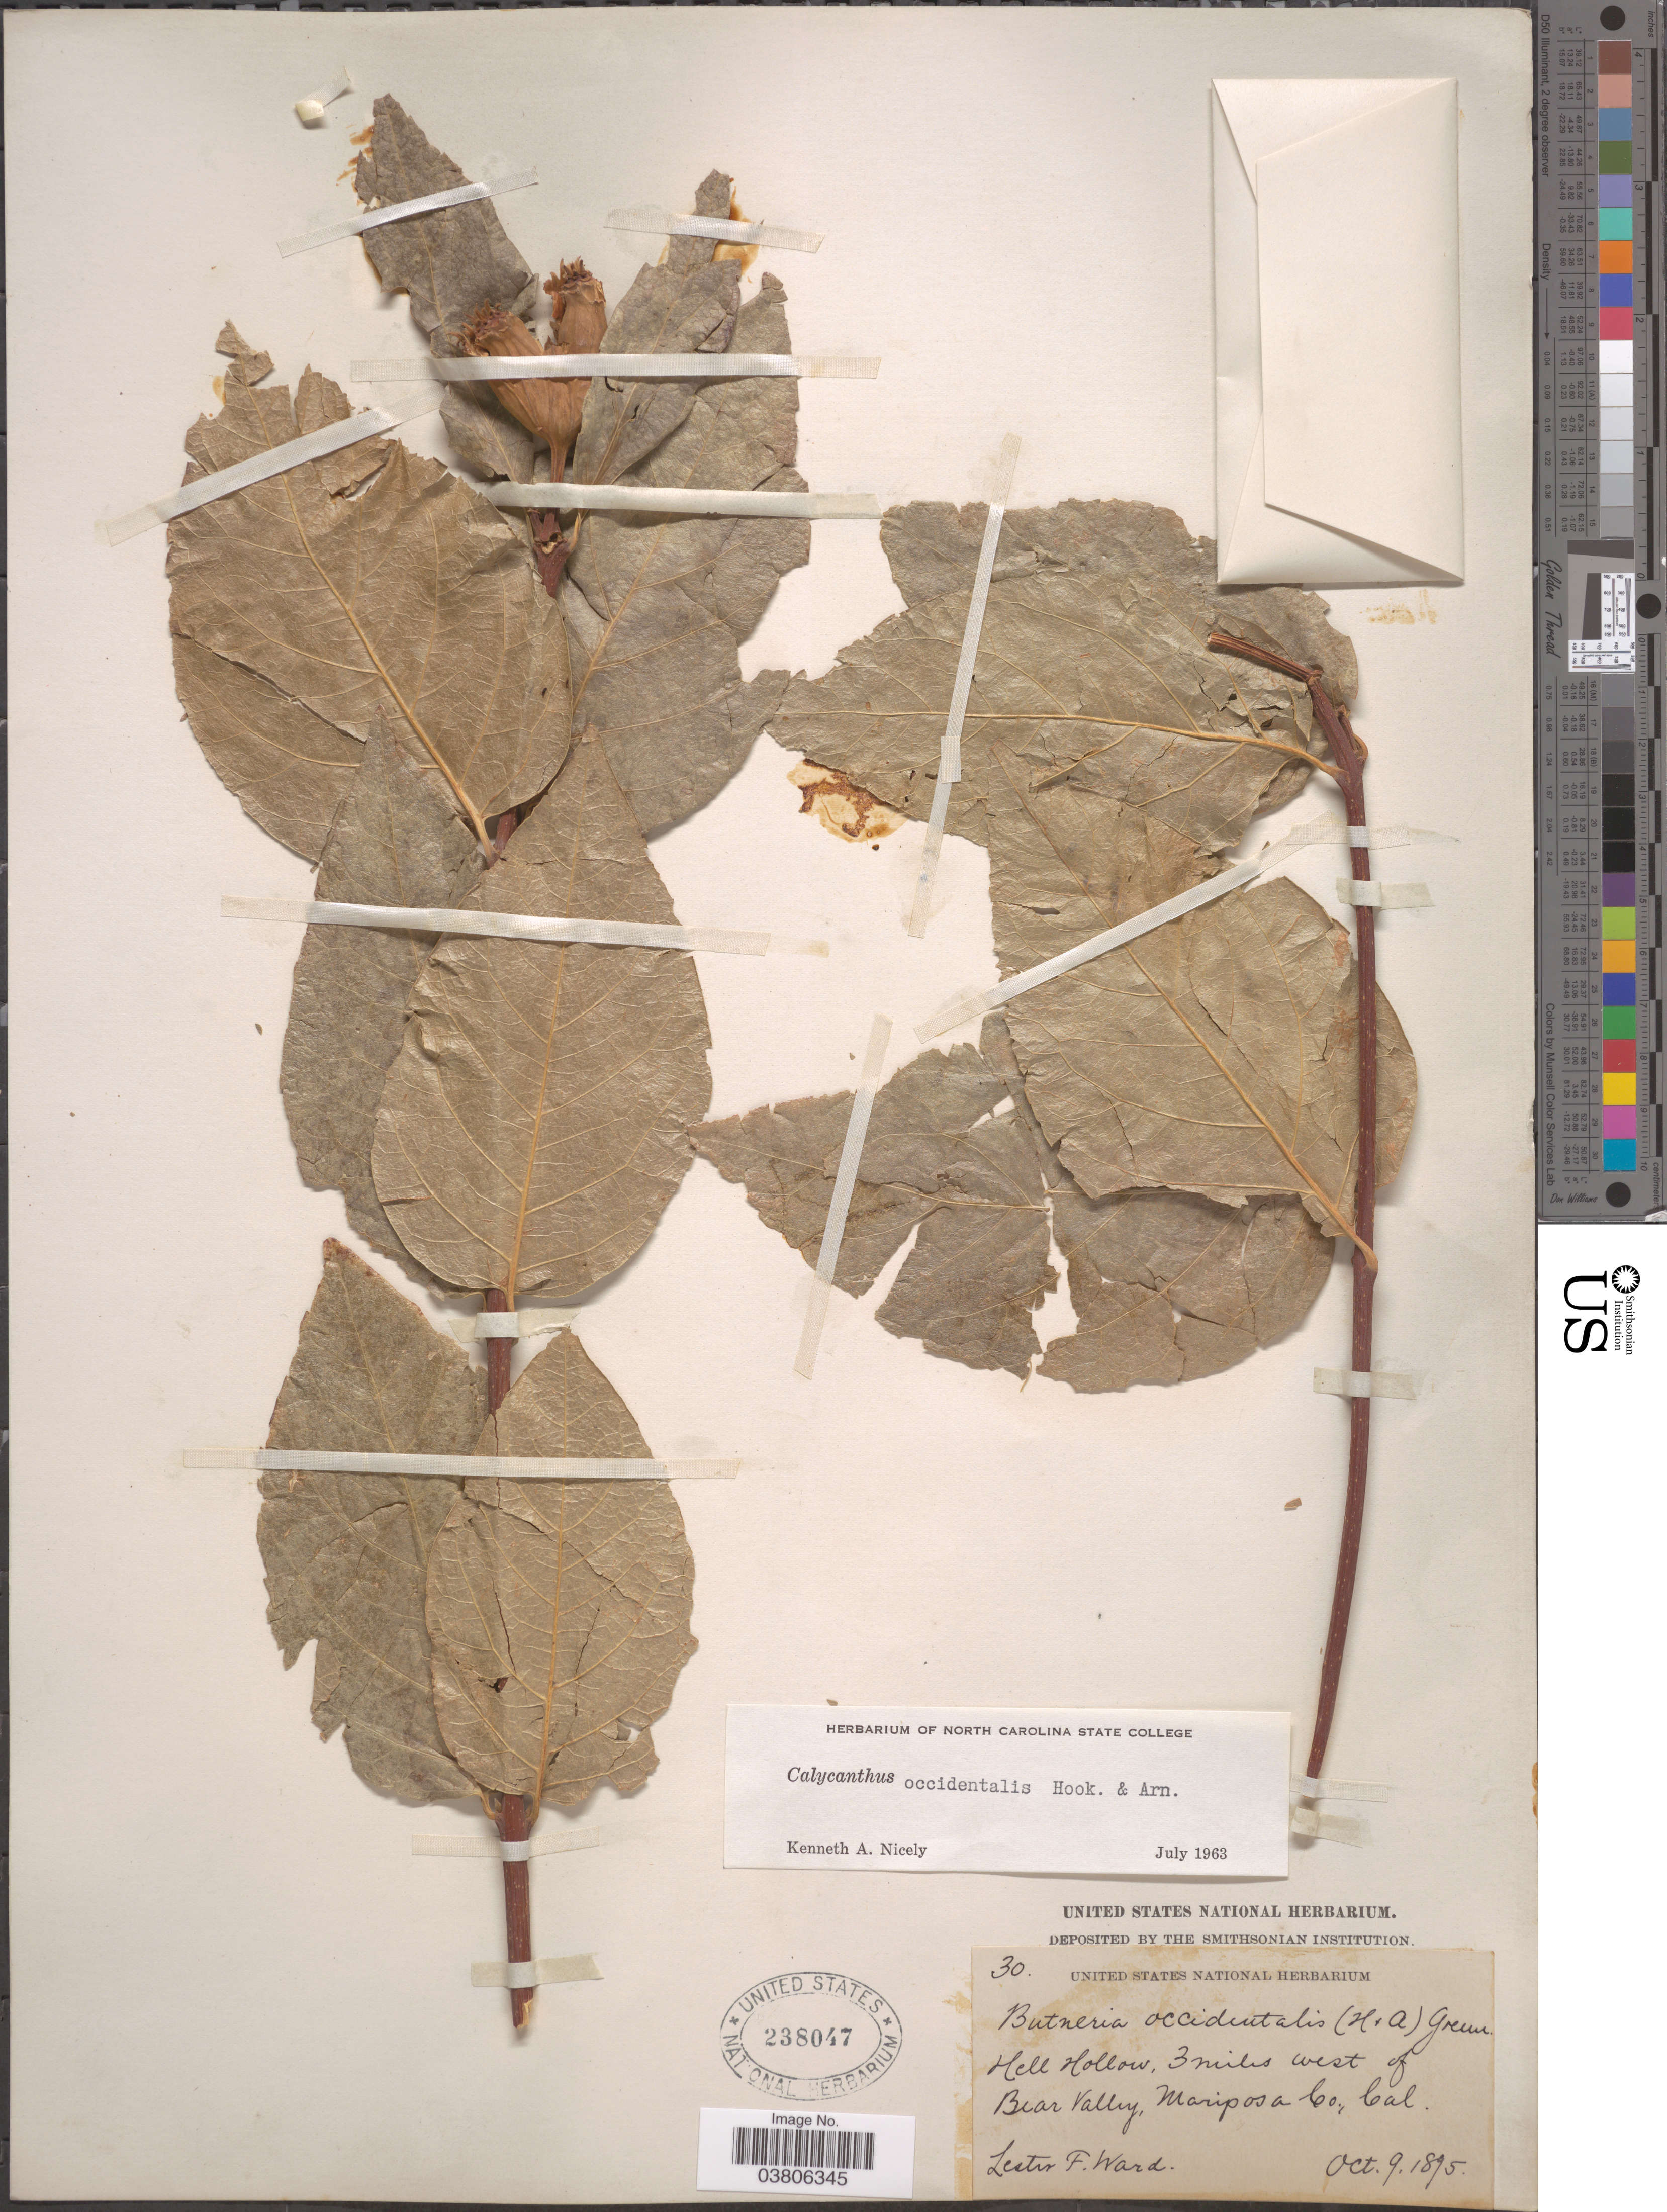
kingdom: Plantae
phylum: Tracheophyta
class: Magnoliopsida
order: Laurales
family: Calycanthaceae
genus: Calycanthus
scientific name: Calycanthus occidentalis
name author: Hook. & Arn.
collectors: L. F. Ward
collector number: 30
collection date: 1895-10-09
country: United States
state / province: California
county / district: Mariposa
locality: Hell Hollow, 3 miles west of Bear Valley, Mariposa Co.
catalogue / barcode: US 238047